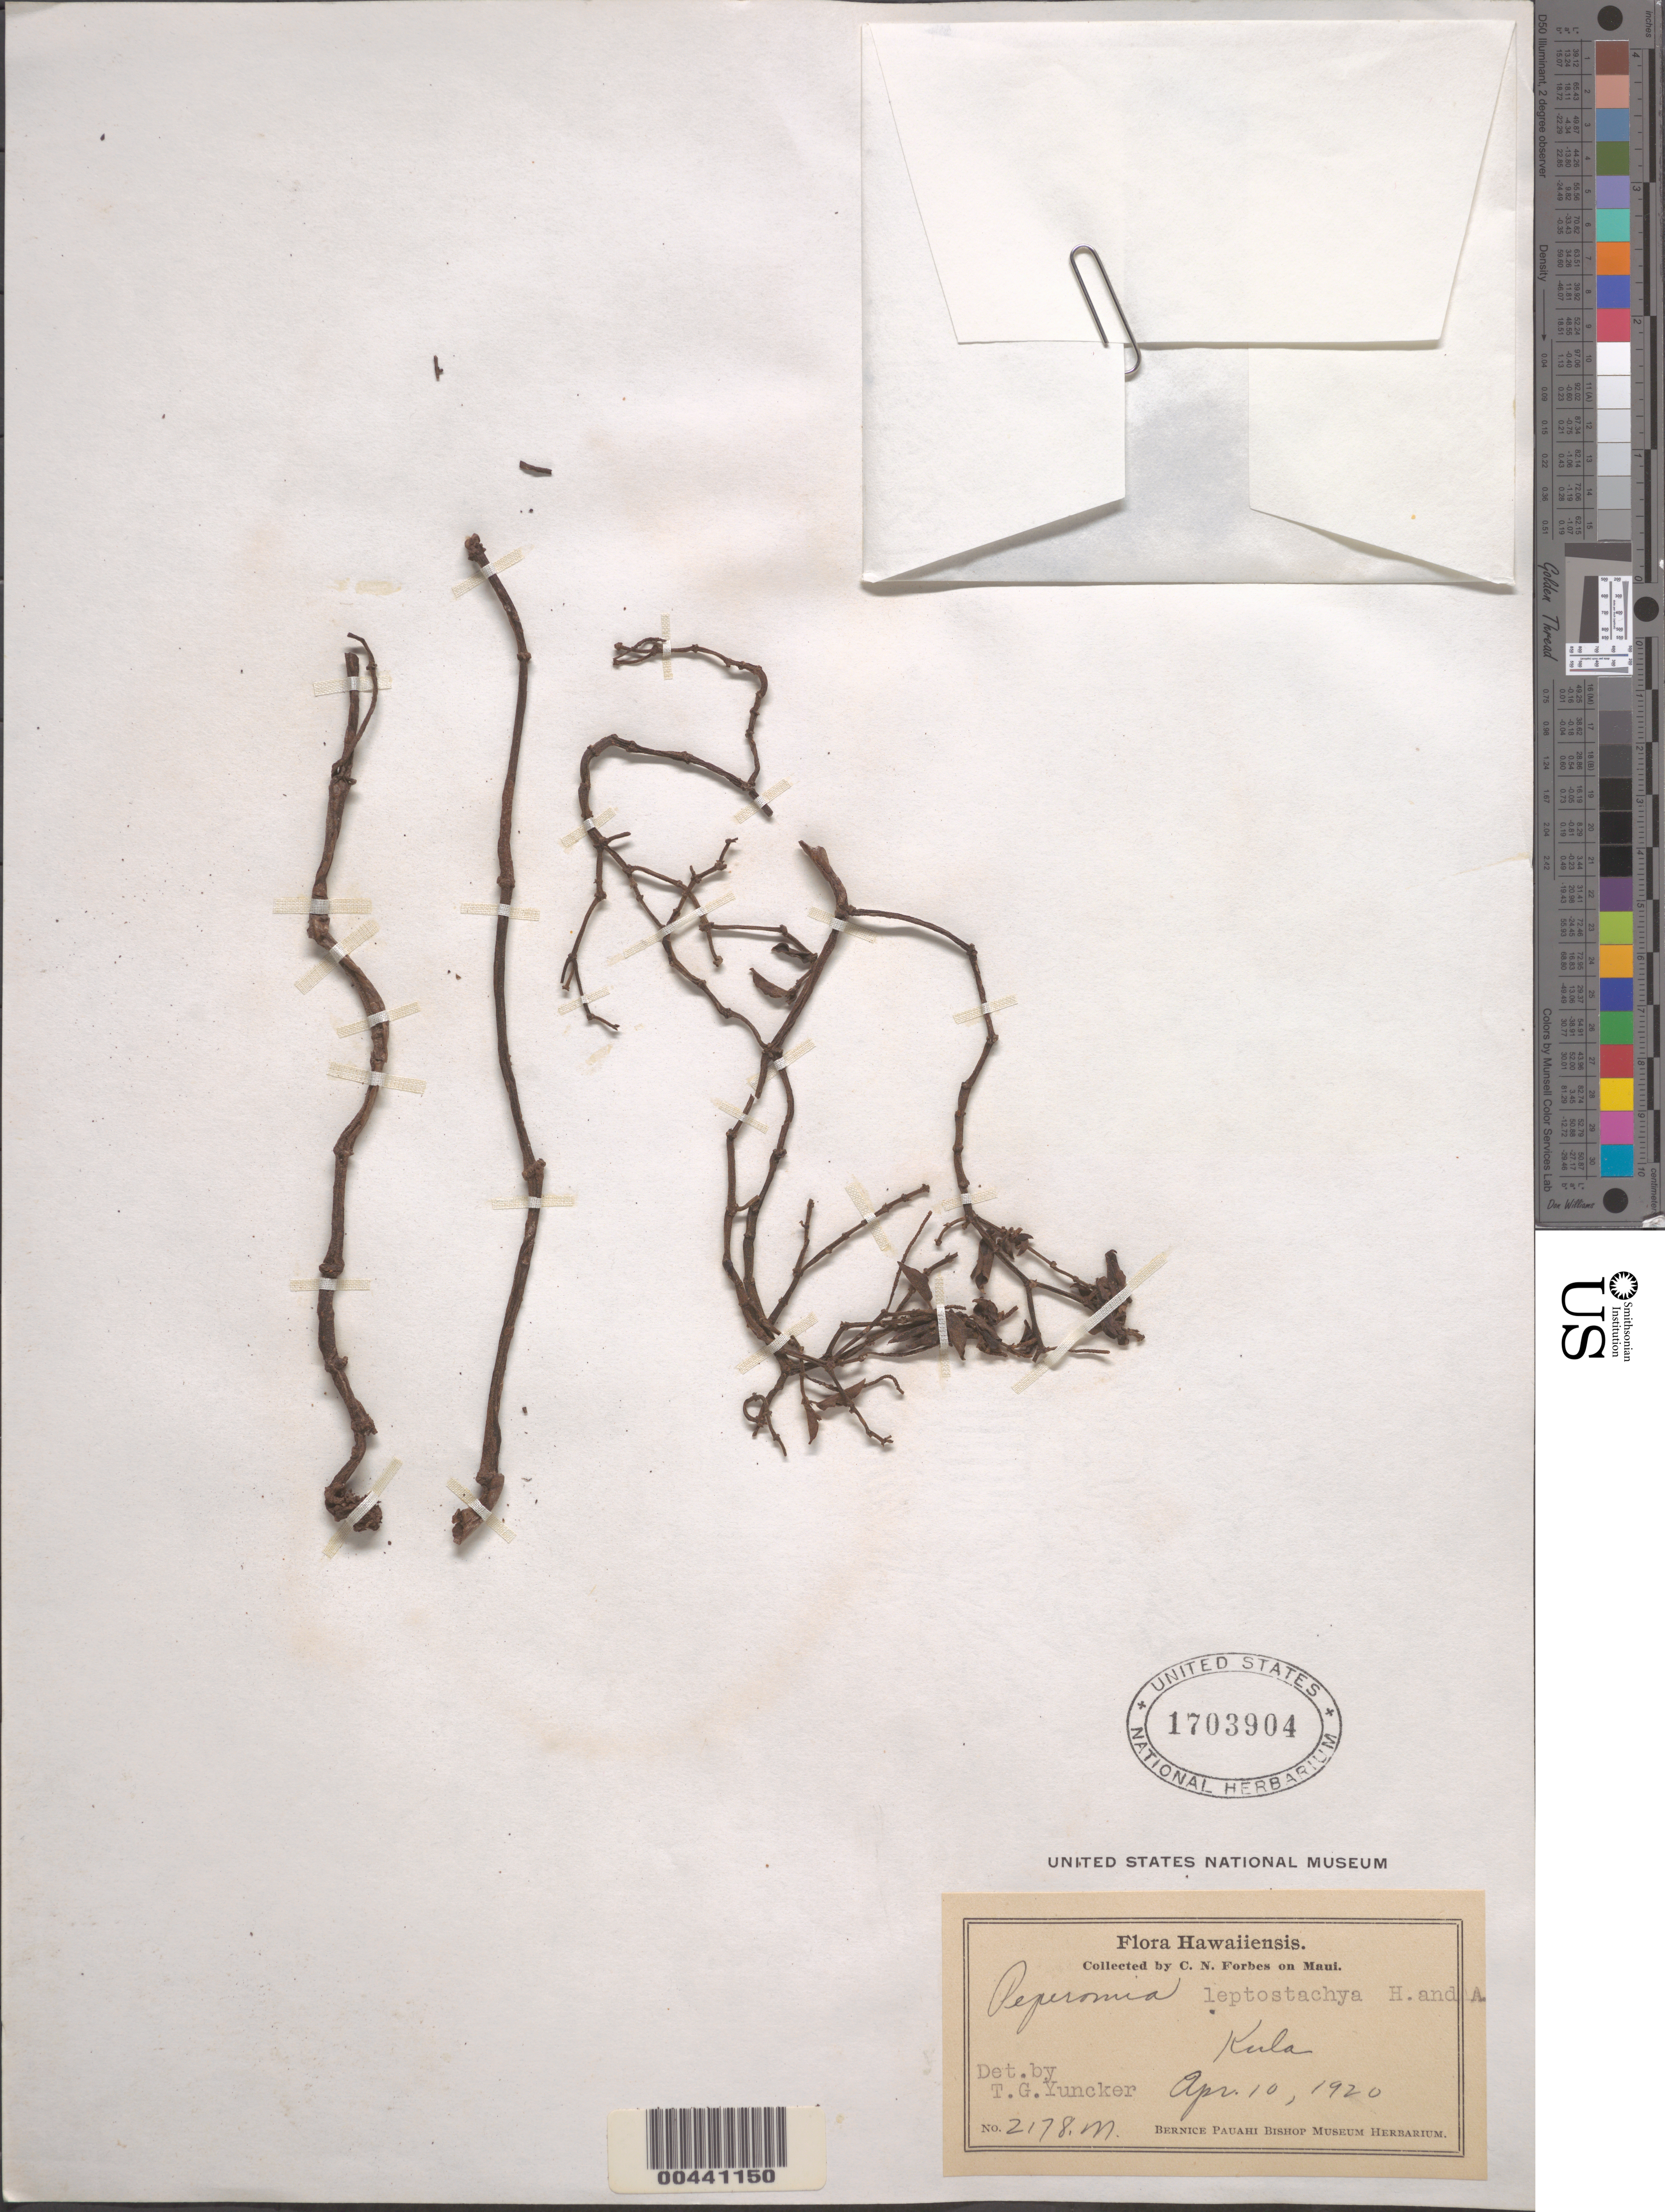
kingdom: Plantae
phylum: Tracheophyta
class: Magnoliopsida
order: Piperales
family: Piperaceae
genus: Peperomia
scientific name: Peperomia leptostachya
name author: Hook. & Arn.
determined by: Yuncker, T. G.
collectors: C. N. Forbes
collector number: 2178.M.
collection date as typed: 10 Apr 1920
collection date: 1920-04-10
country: United States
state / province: Hawaii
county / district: Maui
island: Maui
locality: Kula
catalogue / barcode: US 1703904